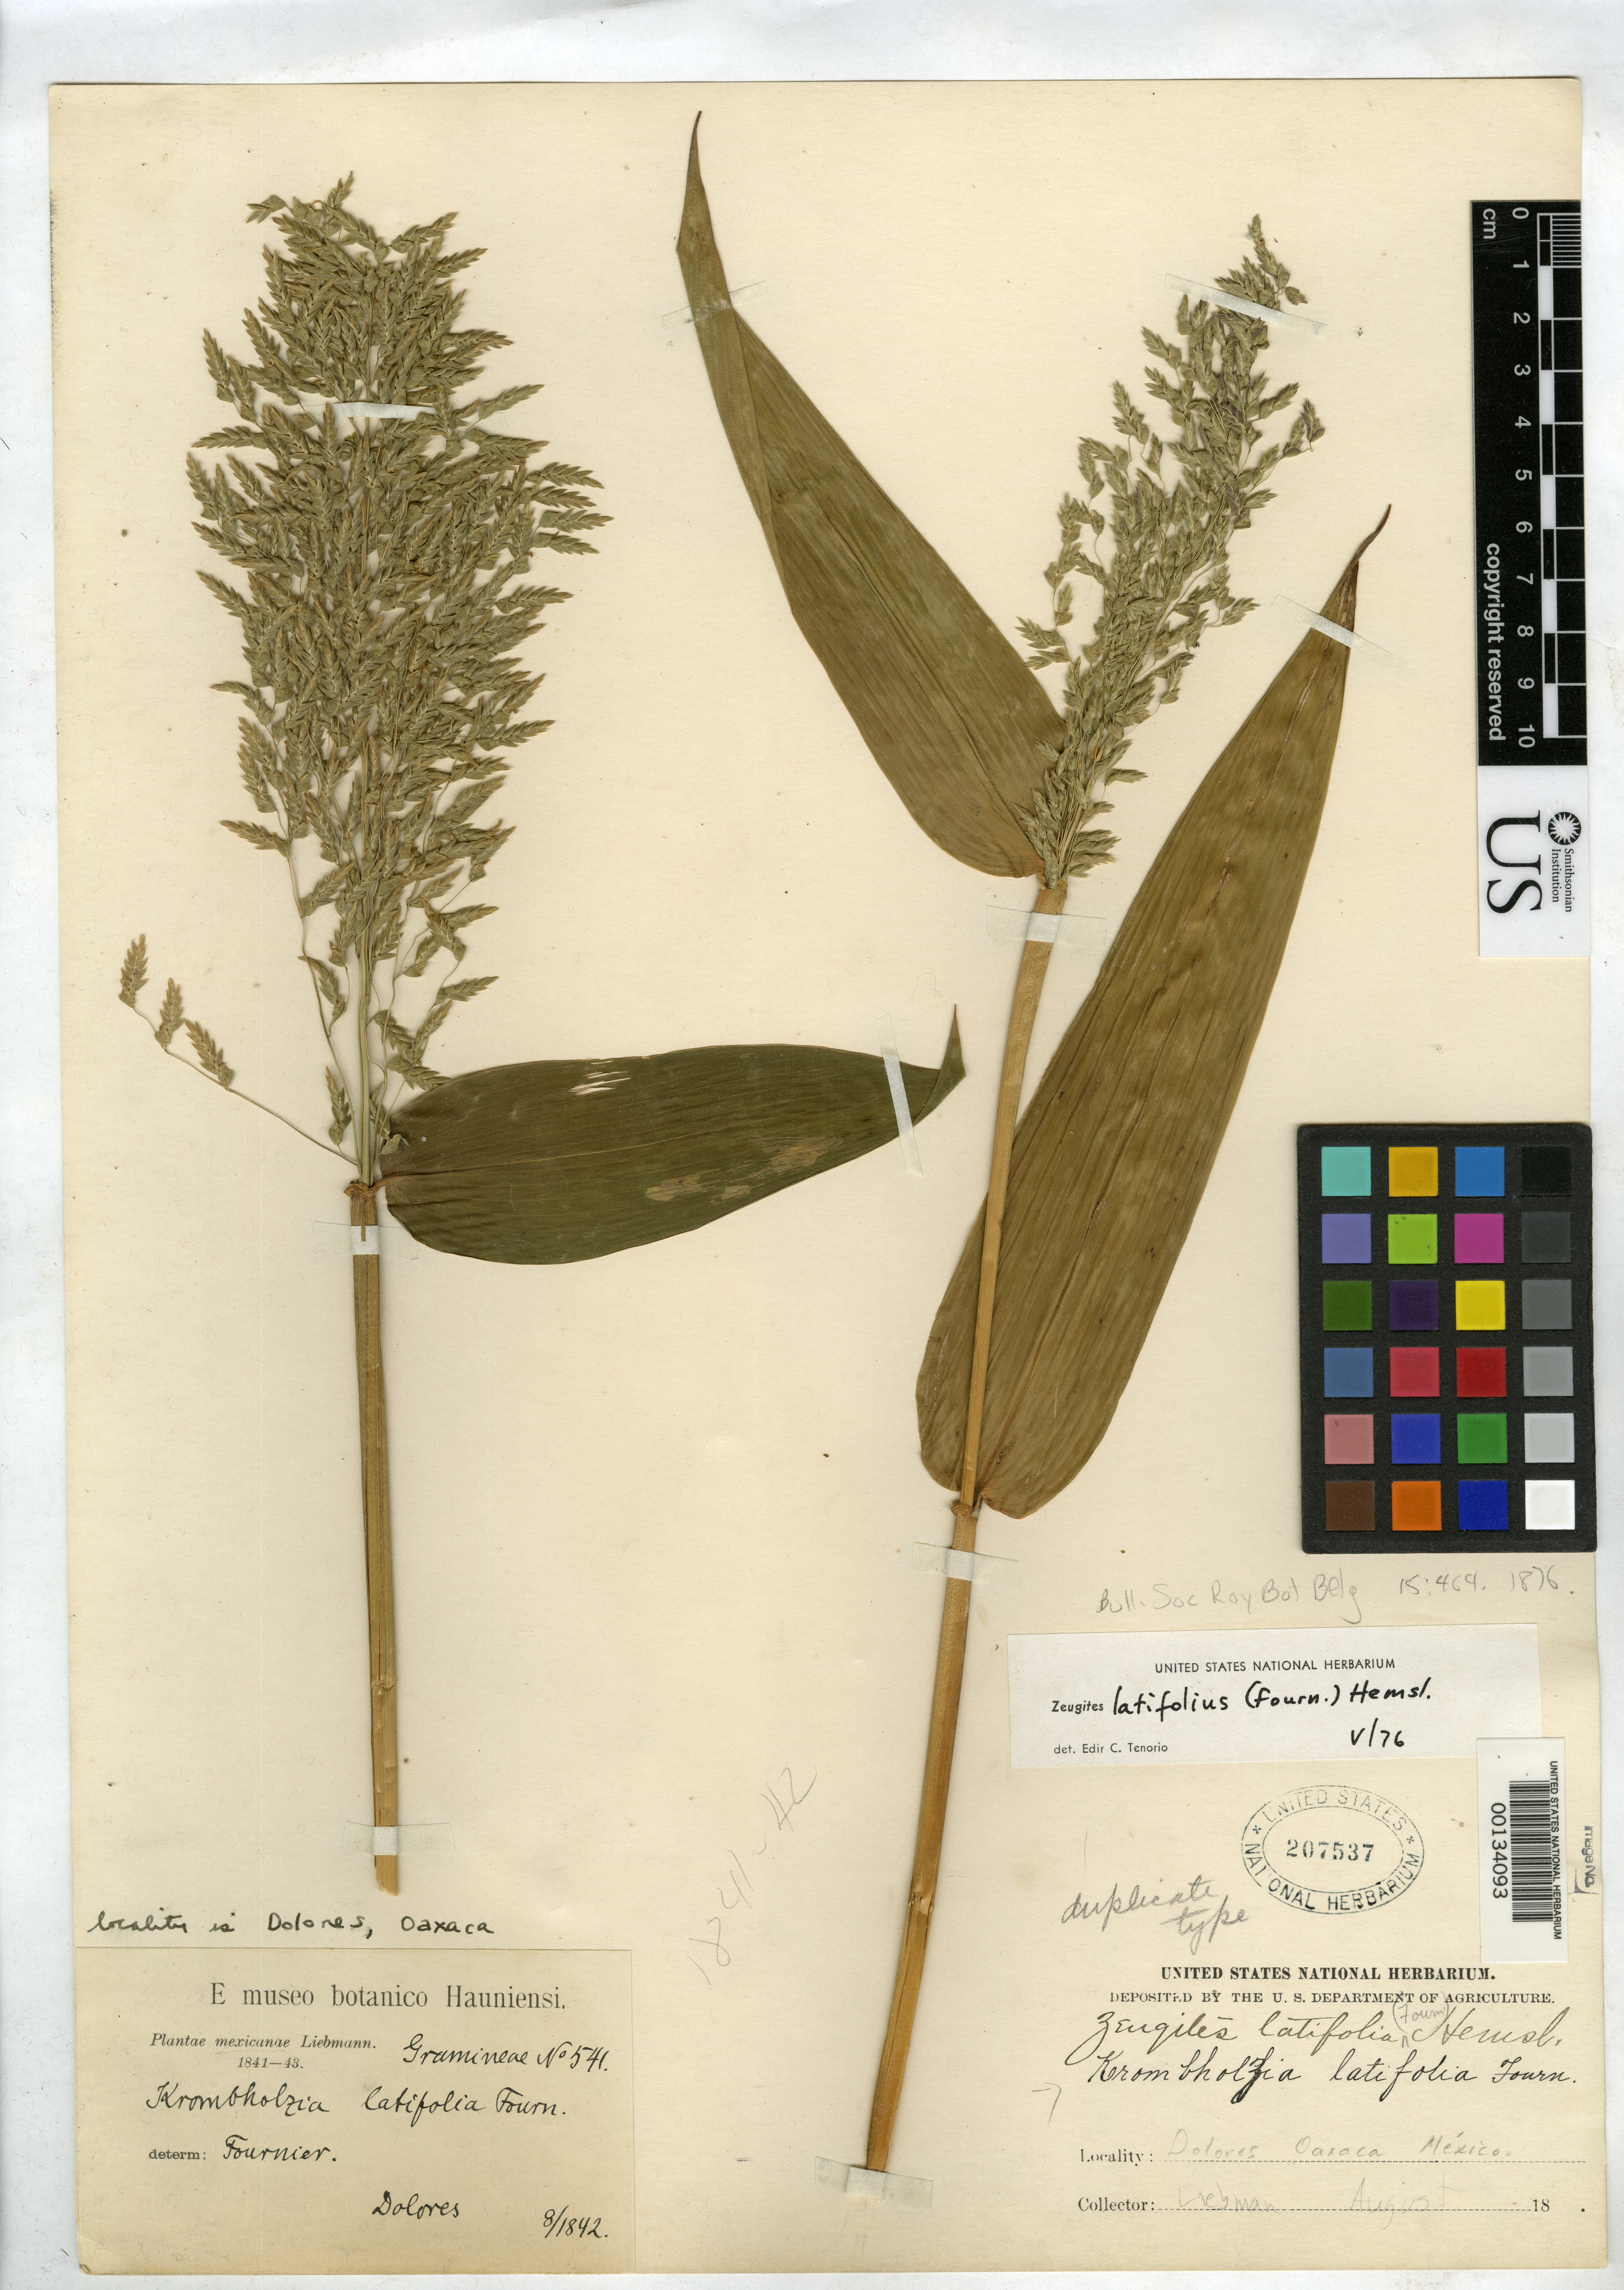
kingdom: Plantae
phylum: Tracheophyta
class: Liliopsida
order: Poales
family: Poaceae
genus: Krombholzia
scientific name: Krombholzia latifolia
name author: E. Fourn.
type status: Isotype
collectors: F. M. Liebmann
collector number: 541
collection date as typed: Aug 1842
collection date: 1842-08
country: Mexico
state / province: Oaxaca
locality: Dolores.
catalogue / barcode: US 207537